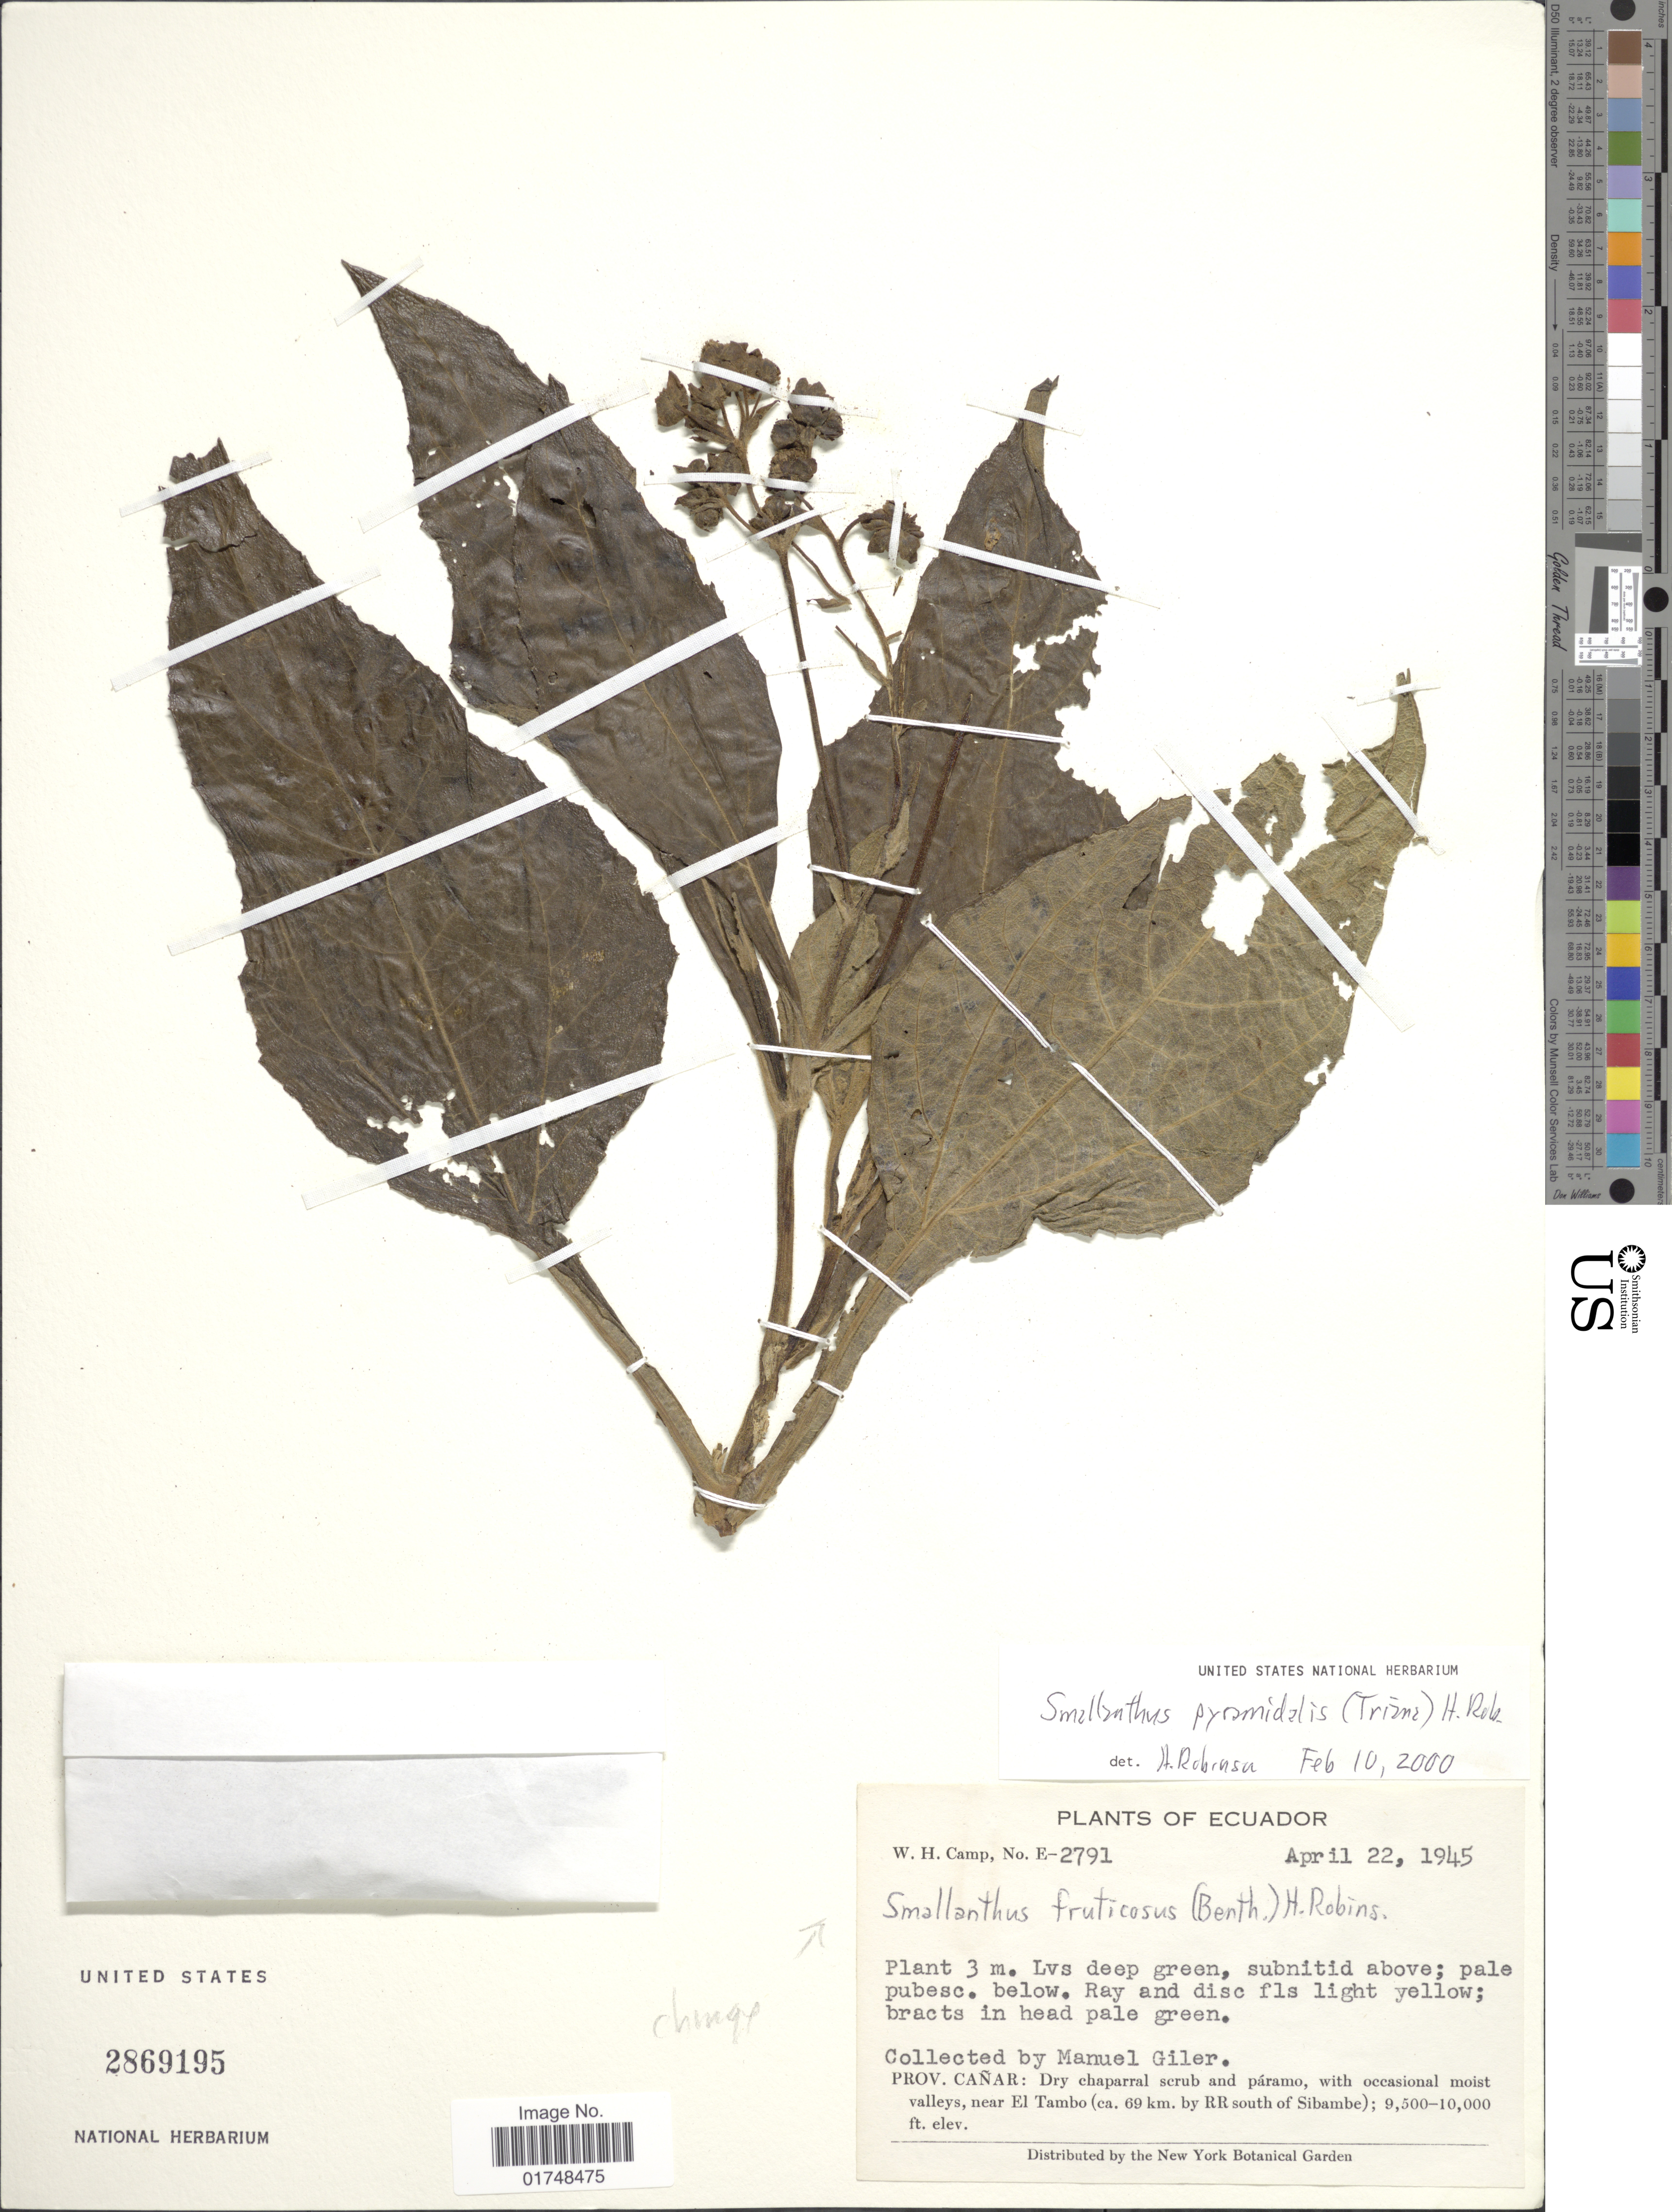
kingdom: Plantae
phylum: Tracheophyta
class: Magnoliopsida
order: Asterales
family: Asteraceae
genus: Smallanthus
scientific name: Smallanthus pyramidalis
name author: (Triana) H. Rob.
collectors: M. Gíler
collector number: E-2791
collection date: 1945-04-22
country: Ecuador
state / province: Cañar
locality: Prov. Cañar: near El Tambo (ca. 69 km. by RR south of Sibambe)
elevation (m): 2896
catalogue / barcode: US 2869195